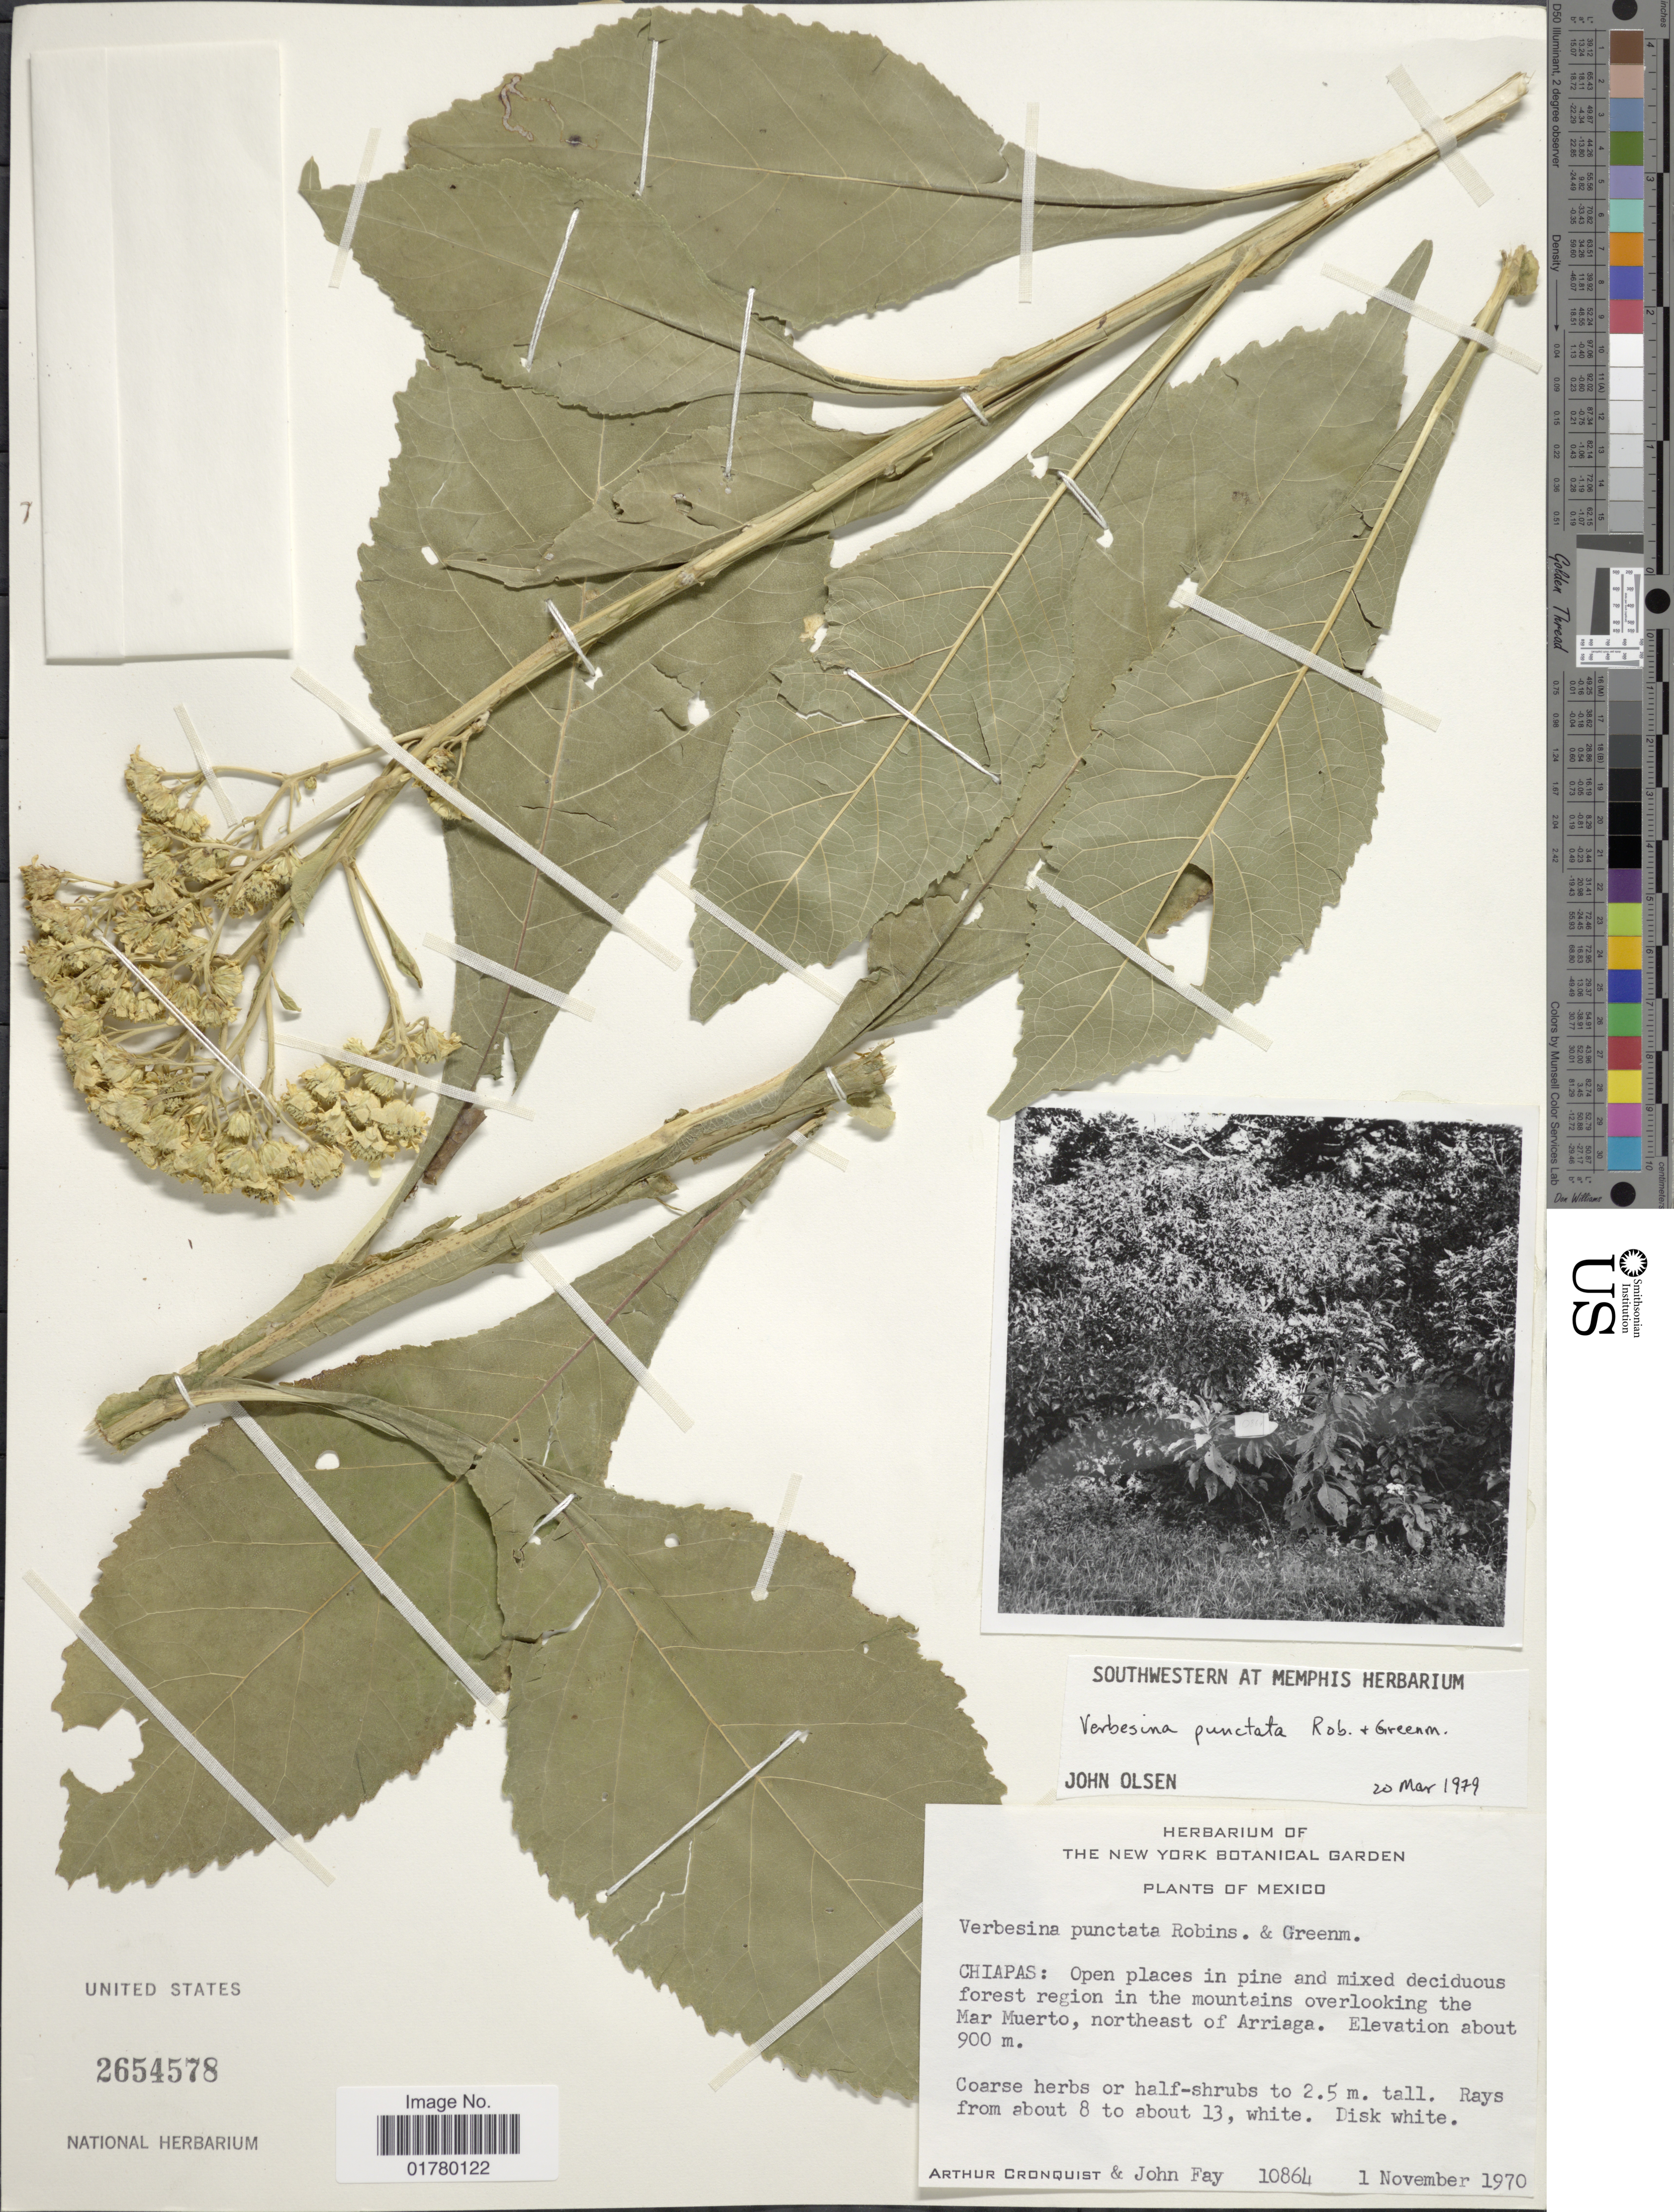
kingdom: Plantae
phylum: Tracheophyta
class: Magnoliopsida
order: Asterales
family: Asteraceae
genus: Verbesina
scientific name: Verbesina punctata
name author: B.L. Rob. & Greenm.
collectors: A. J. Cronquist & J. M. Fay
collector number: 10864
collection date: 1970-11-01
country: Mexico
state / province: Chiapas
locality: Open places in pine and mixed deciduous forest region in the mountains overlooking the Mar Muerto, northeast of Arriaga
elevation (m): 900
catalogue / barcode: US 2654578